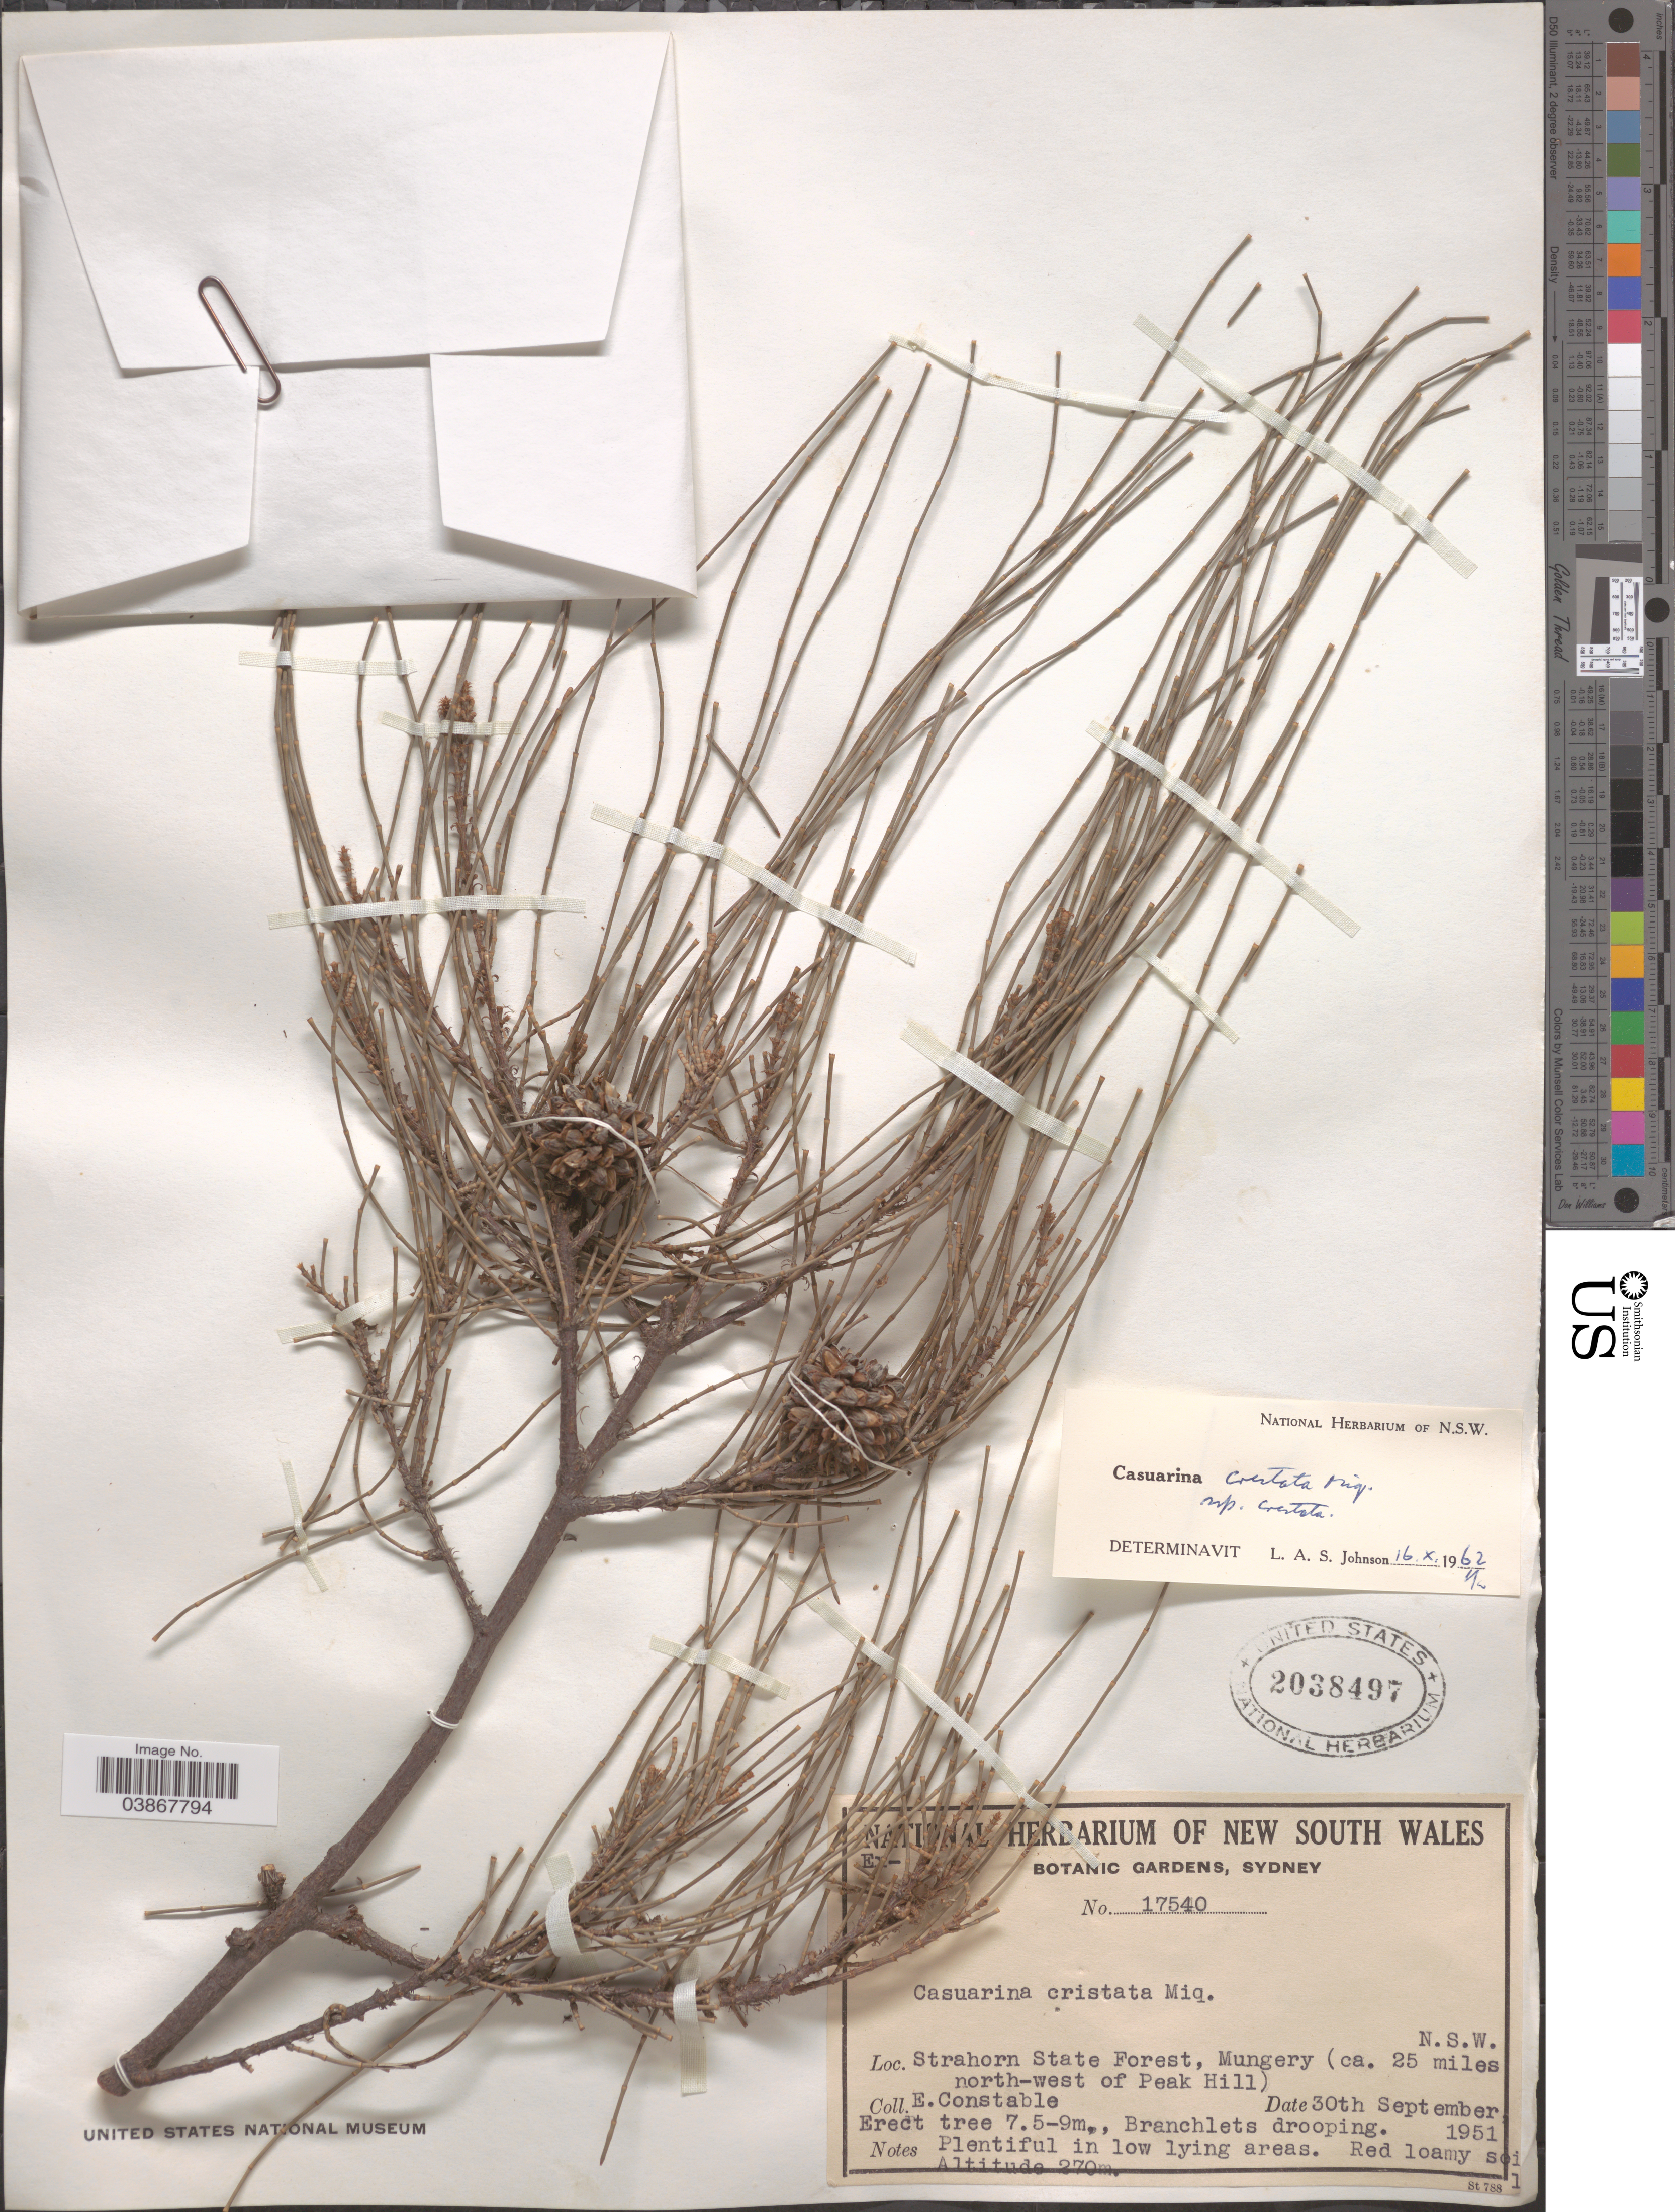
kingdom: Plantae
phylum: Tracheophyta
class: Magnoliopsida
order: Fagales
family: Casuarinaceae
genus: Casuarina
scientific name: Casuarina cristata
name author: Miq.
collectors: E. F. Constable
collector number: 17540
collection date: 1951-09-30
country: Australia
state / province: New South Wales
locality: Strahorn State Forest, Mungery (ca. 25 miles north-west of Peak Hill).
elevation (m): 270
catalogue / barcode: US 2038497